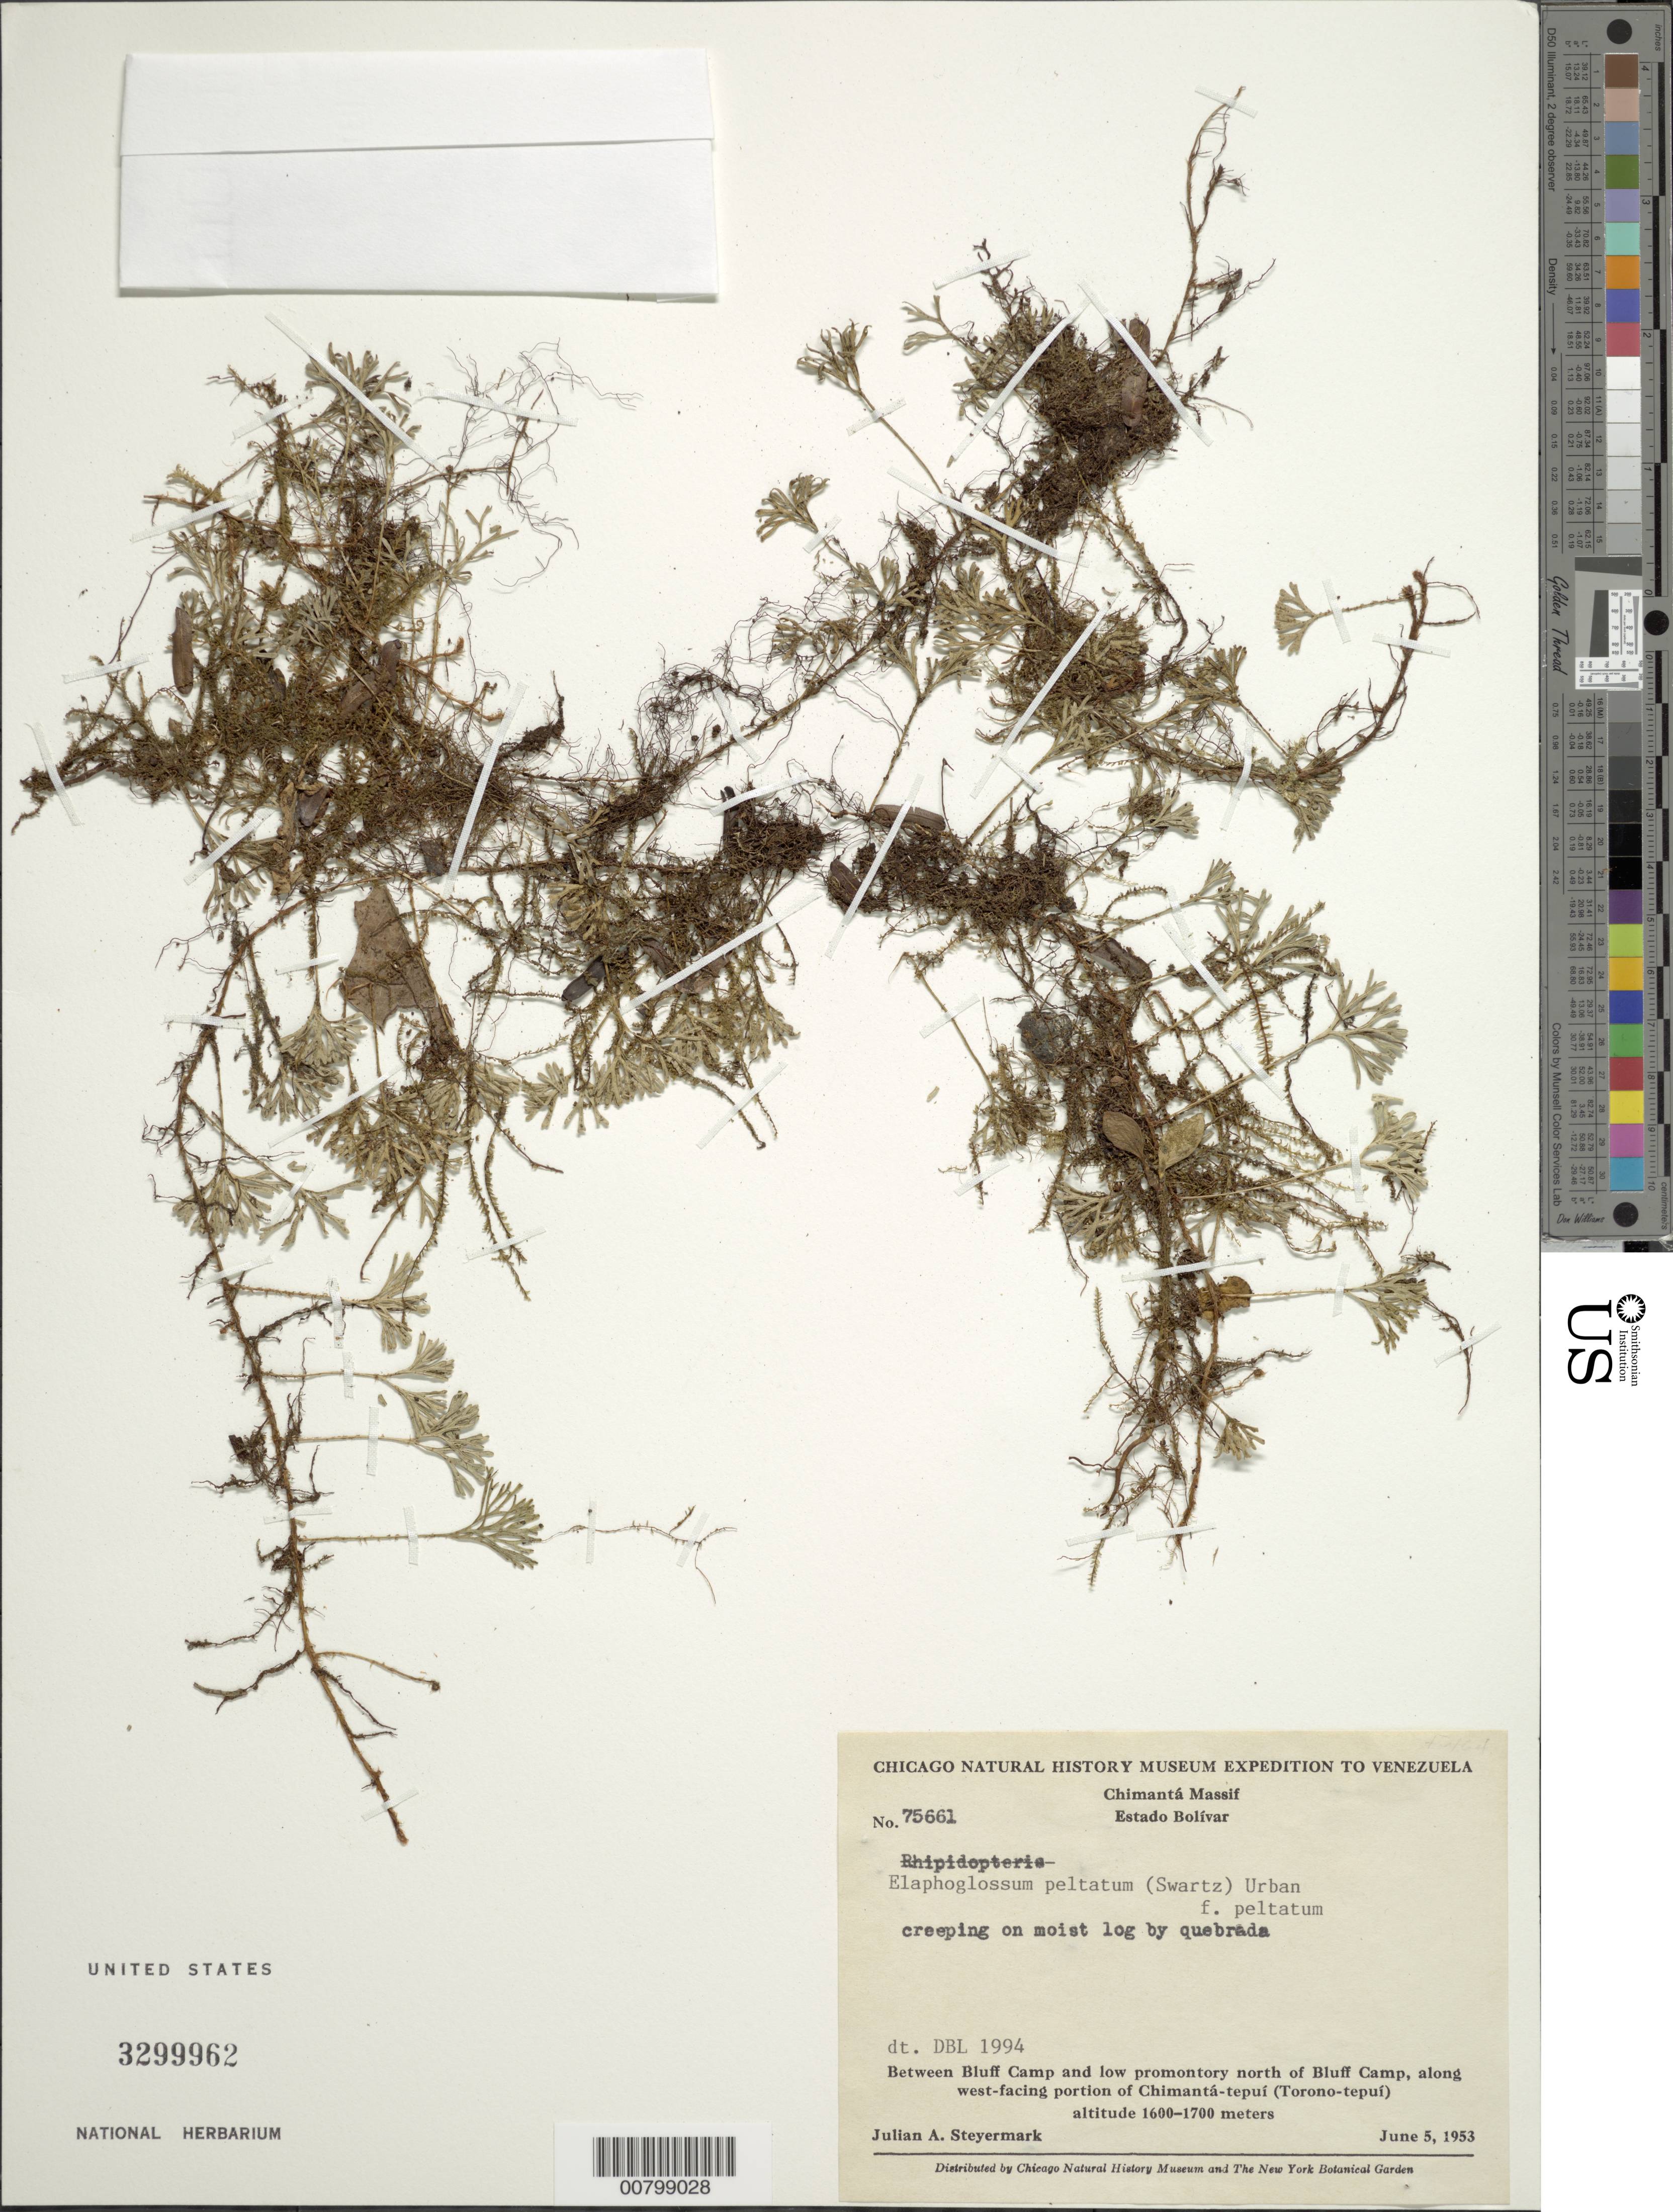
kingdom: Plantae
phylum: Tracheophyta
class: Polypodiopsida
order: Polypodiales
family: Dryopteridaceae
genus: Elaphoglossum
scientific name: Elaphoglossum peltatum f. peltatum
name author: (Sw.) Urb.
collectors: J. Steyermark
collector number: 75661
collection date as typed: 5-Jun-53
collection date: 1953-06-05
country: Venezuela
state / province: Bolívar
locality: Chimantá-tepuí (Torono-tepuí), Bluff Camp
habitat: W-facing part of tepui; on moist log by quebrada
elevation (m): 1600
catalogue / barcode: US 3299962